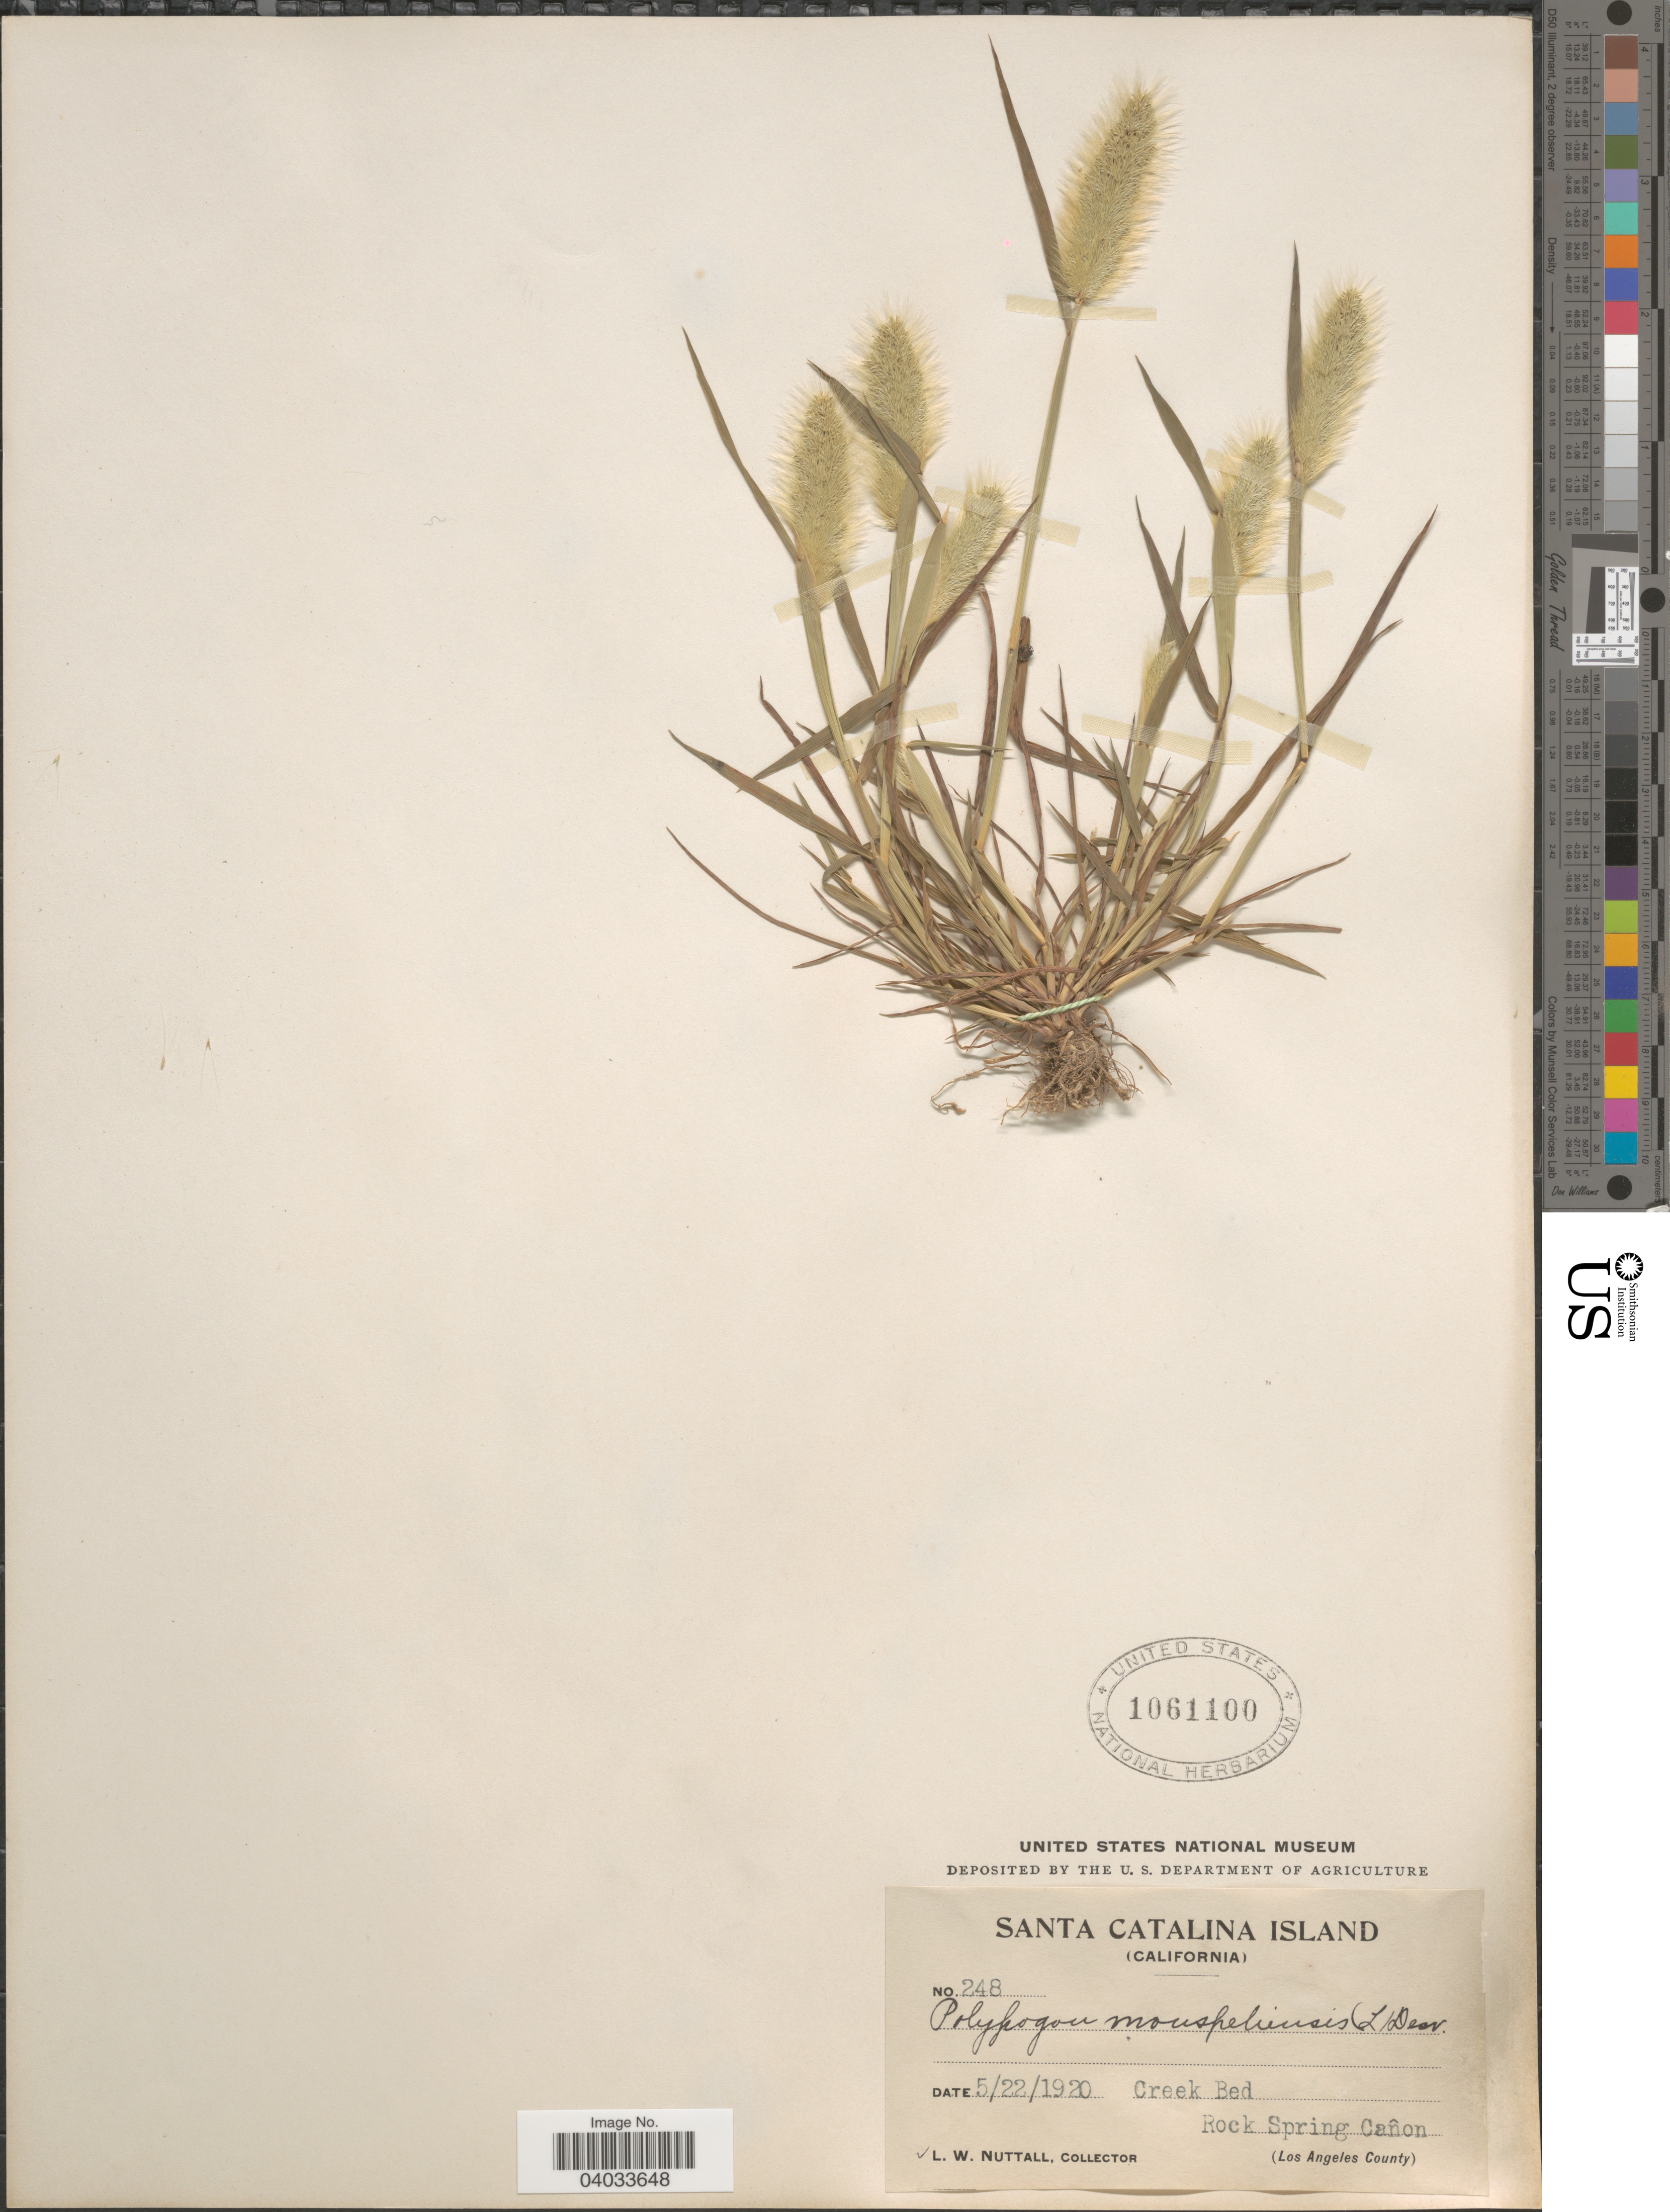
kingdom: Plantae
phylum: Tracheophyta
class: Liliopsida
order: Poales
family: Poaceae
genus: Polypogon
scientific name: Polypogon monspeliensis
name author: (L.) Desf.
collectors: L. W. Nuttall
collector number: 248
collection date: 1920-05-22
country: United States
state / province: California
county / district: Los Angeles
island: Santa Catalina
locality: Santa Catalina Island. Creek Bed. Rock Spring Cañon. (Los Angeles County).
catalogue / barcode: US 1061100